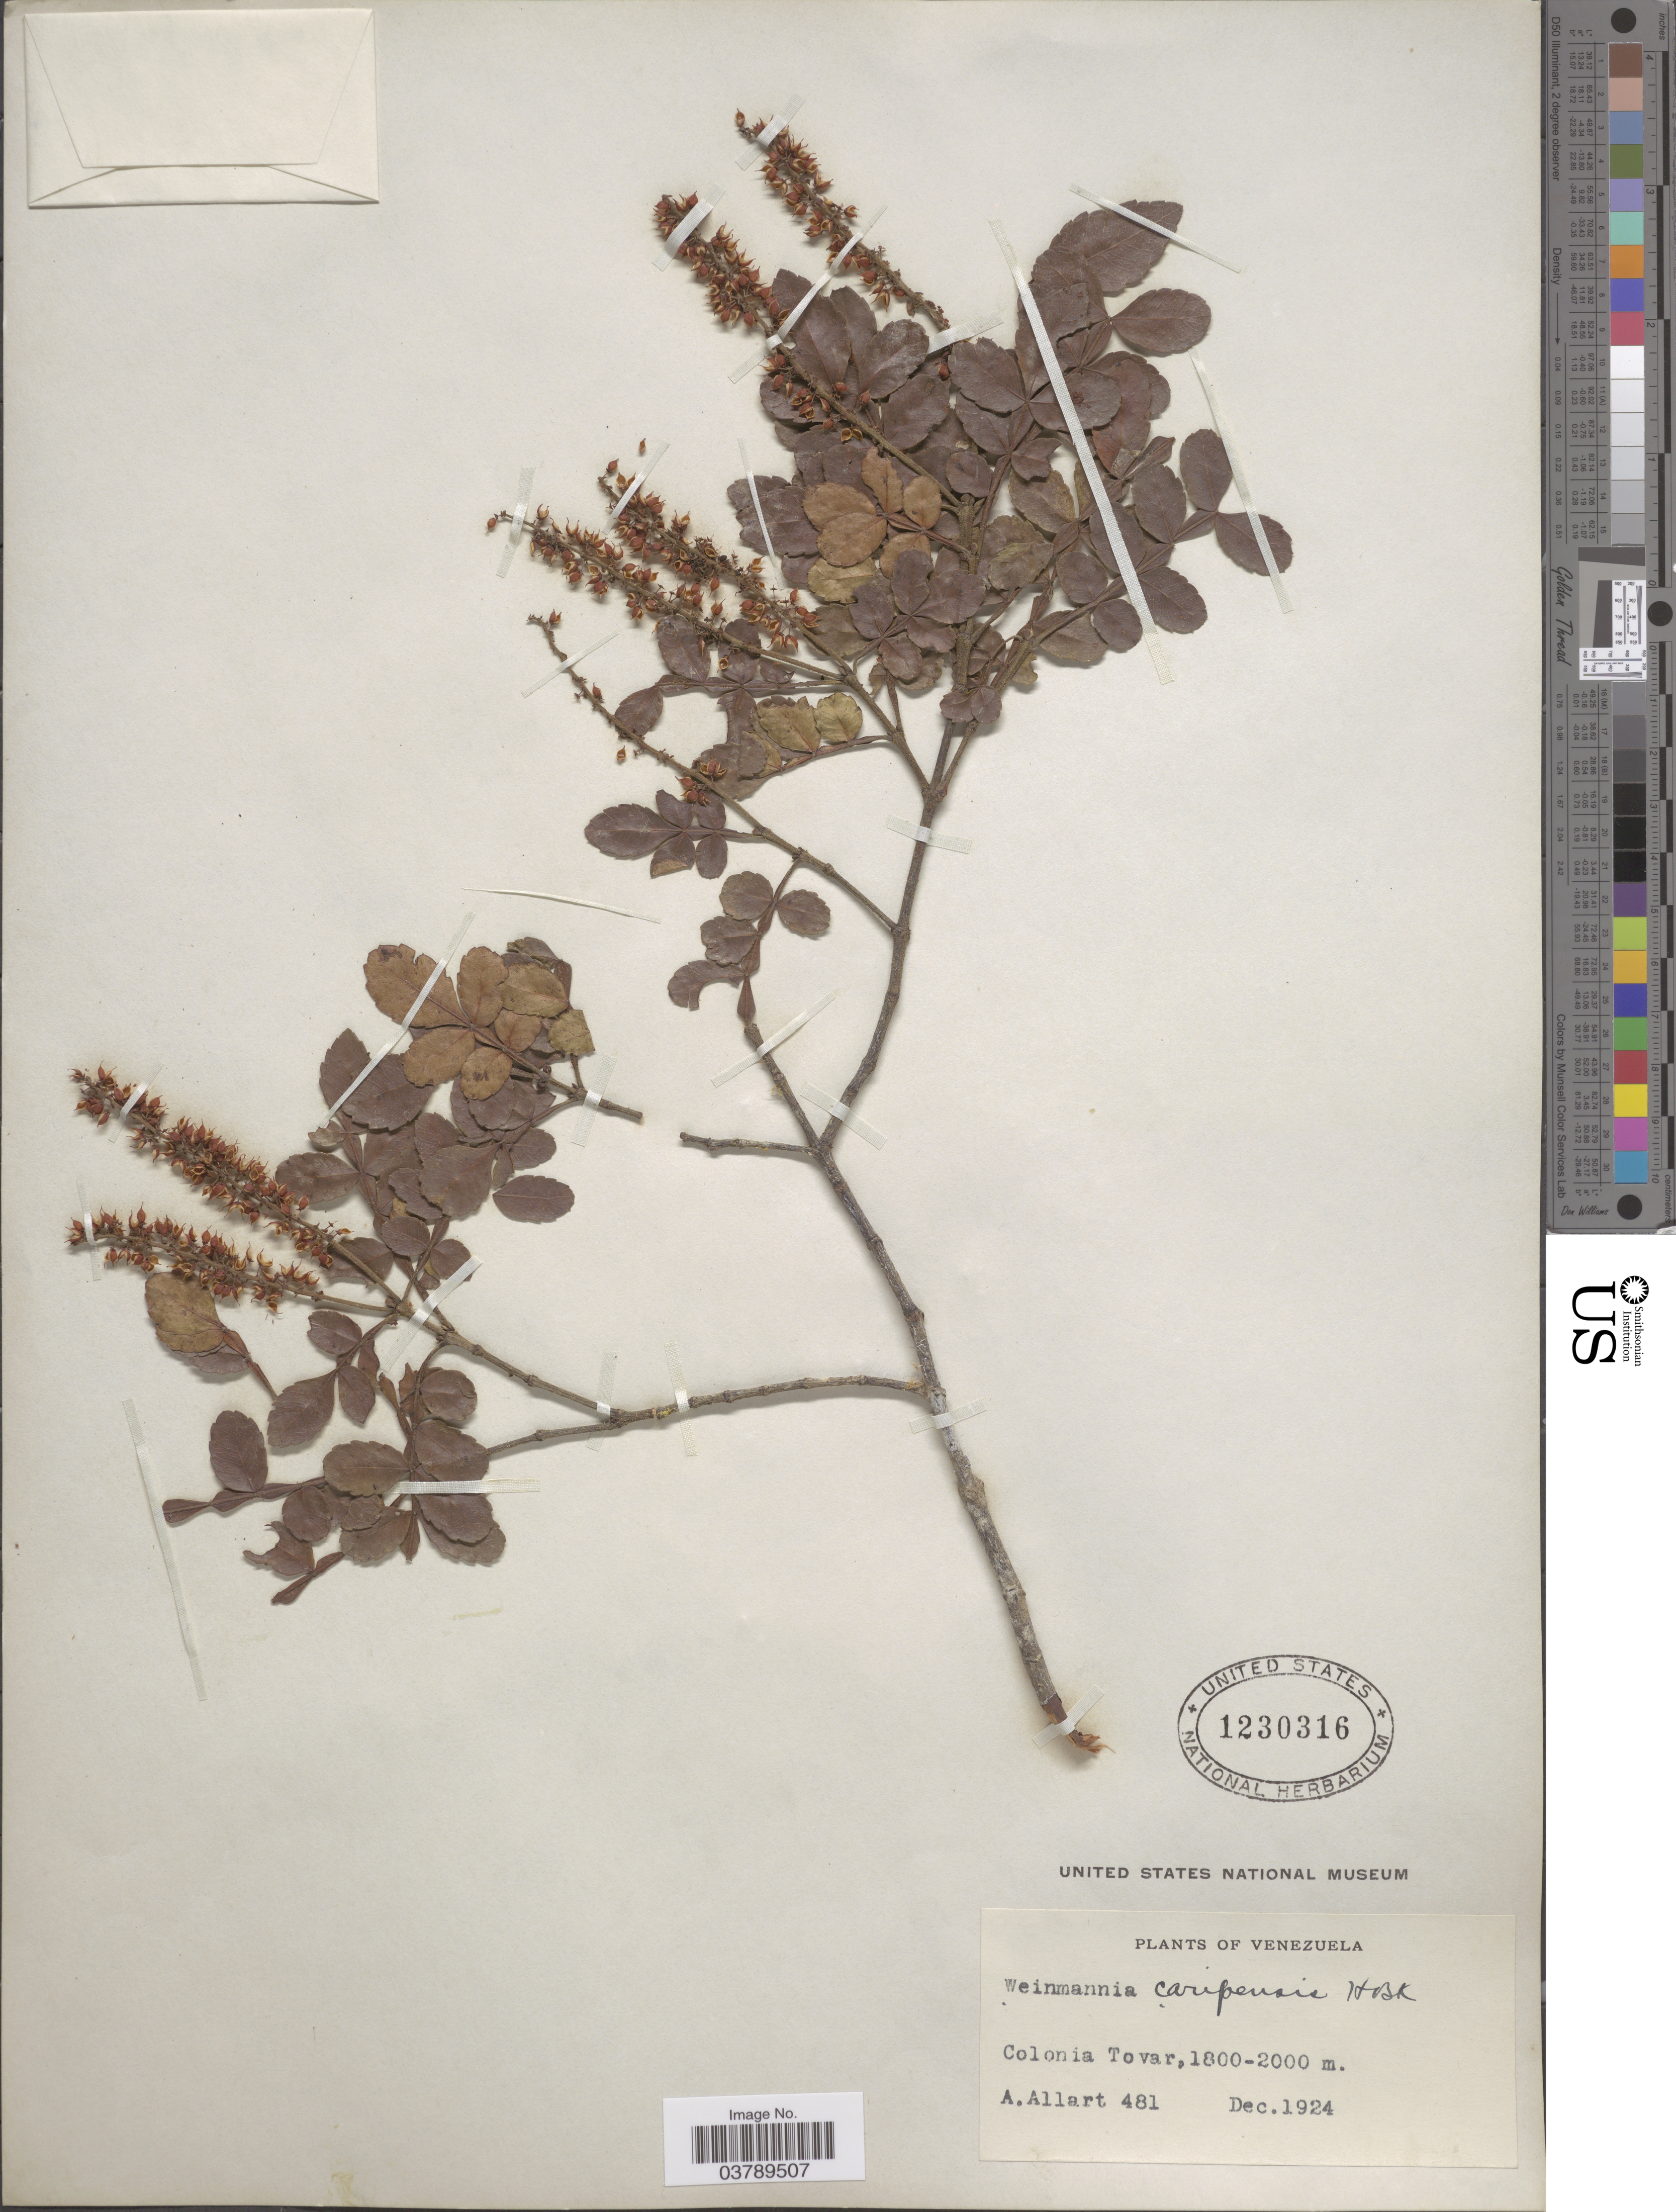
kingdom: Plantae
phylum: Tracheophyta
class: Magnoliopsida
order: Oxalidales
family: Cunoniaceae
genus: Weinmannia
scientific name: Weinmannia pinnata var. caripensis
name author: (Kunth) Cuatrec.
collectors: A. Allart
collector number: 481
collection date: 1924-12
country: Venezuela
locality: Colonia Tovar.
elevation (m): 1800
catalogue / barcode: US 1230316